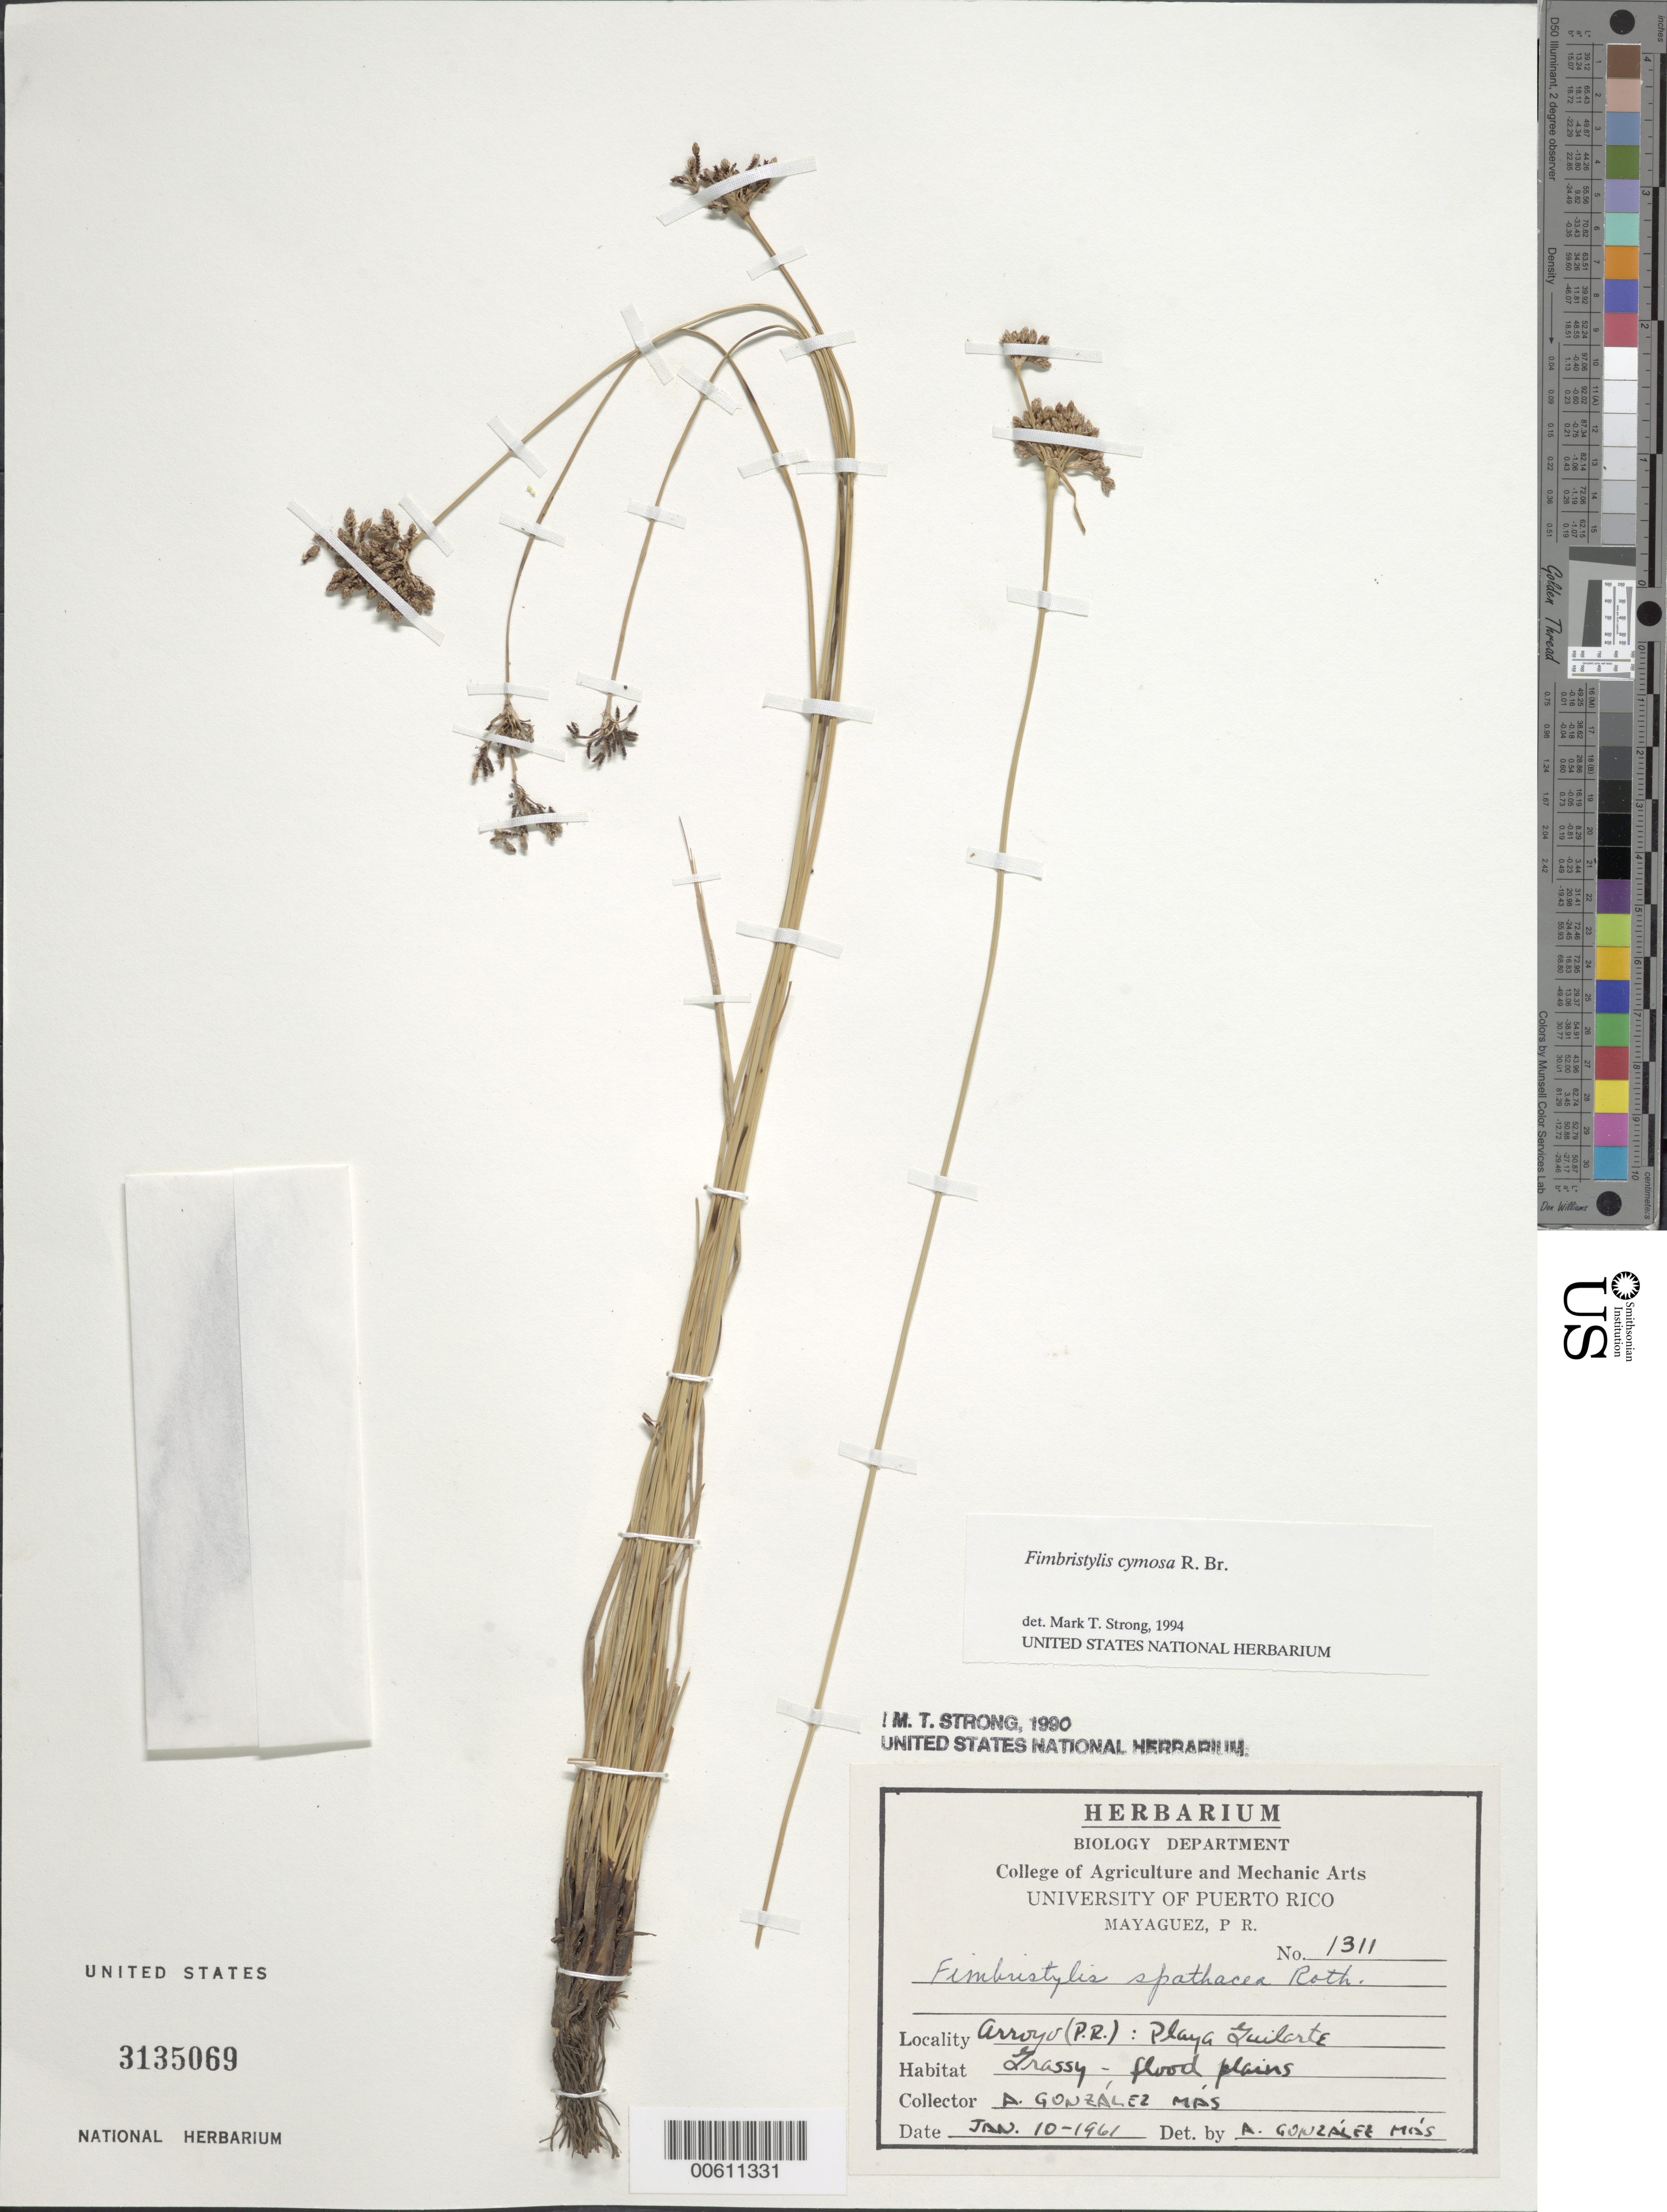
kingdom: Plantae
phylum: Tracheophyta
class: Liliopsida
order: Poales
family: Cyperaceae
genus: Fimbristylis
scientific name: Fimbristylis cymosa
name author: R. Br.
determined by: Strong, M. T., (US), Smithsonian Institution - National Museum of Natural History (UNITED STATES)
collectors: A. González Más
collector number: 1311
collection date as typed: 10 Jan 1961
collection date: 1961-01-10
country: Puerto Rico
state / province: Arroyo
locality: Arroyo: Playa Guilarte.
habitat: Grassy flood plains.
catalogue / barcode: US 3135069